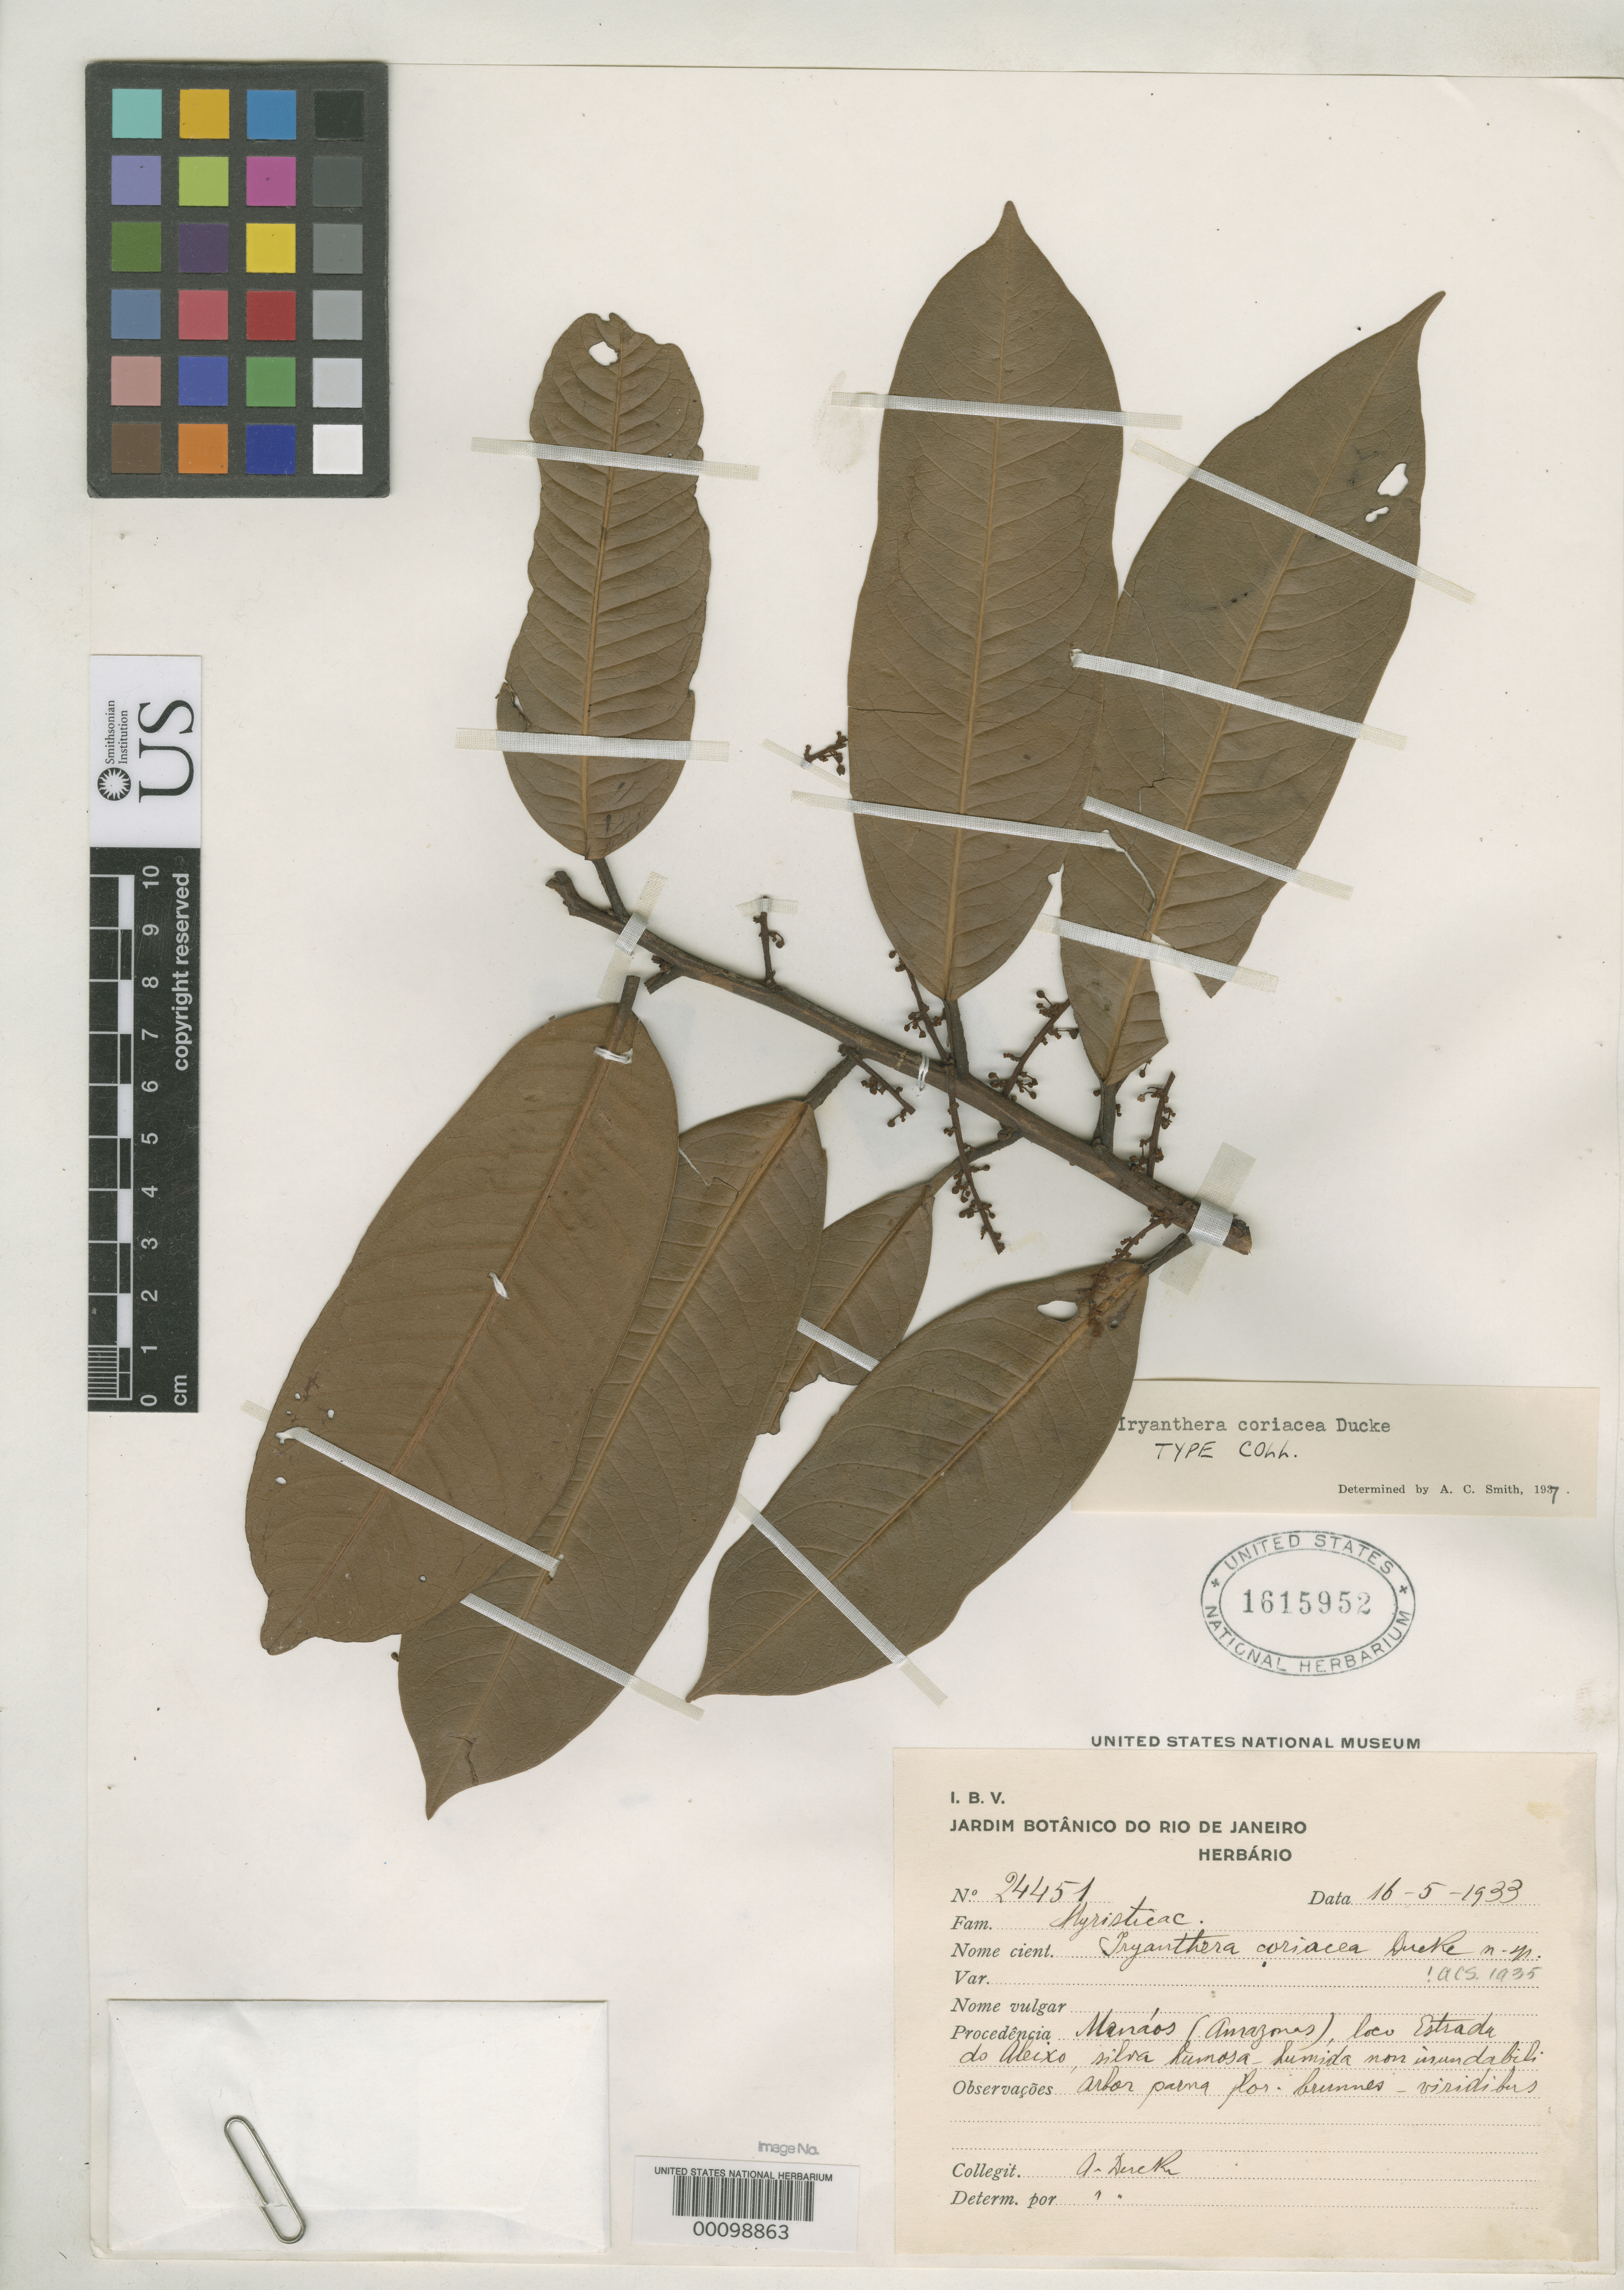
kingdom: Plantae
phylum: Tracheophyta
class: Magnoliopsida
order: Magnoliales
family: Myristicaceae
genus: Iryanthera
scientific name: Iryanthera coriacea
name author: Ducke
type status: Isotype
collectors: A. Ducke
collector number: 24451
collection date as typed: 15 May 1933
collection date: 1933-05-15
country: Brazil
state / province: Amazonas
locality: Near Manaos, estrada do Aleixo.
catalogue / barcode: US 1615952